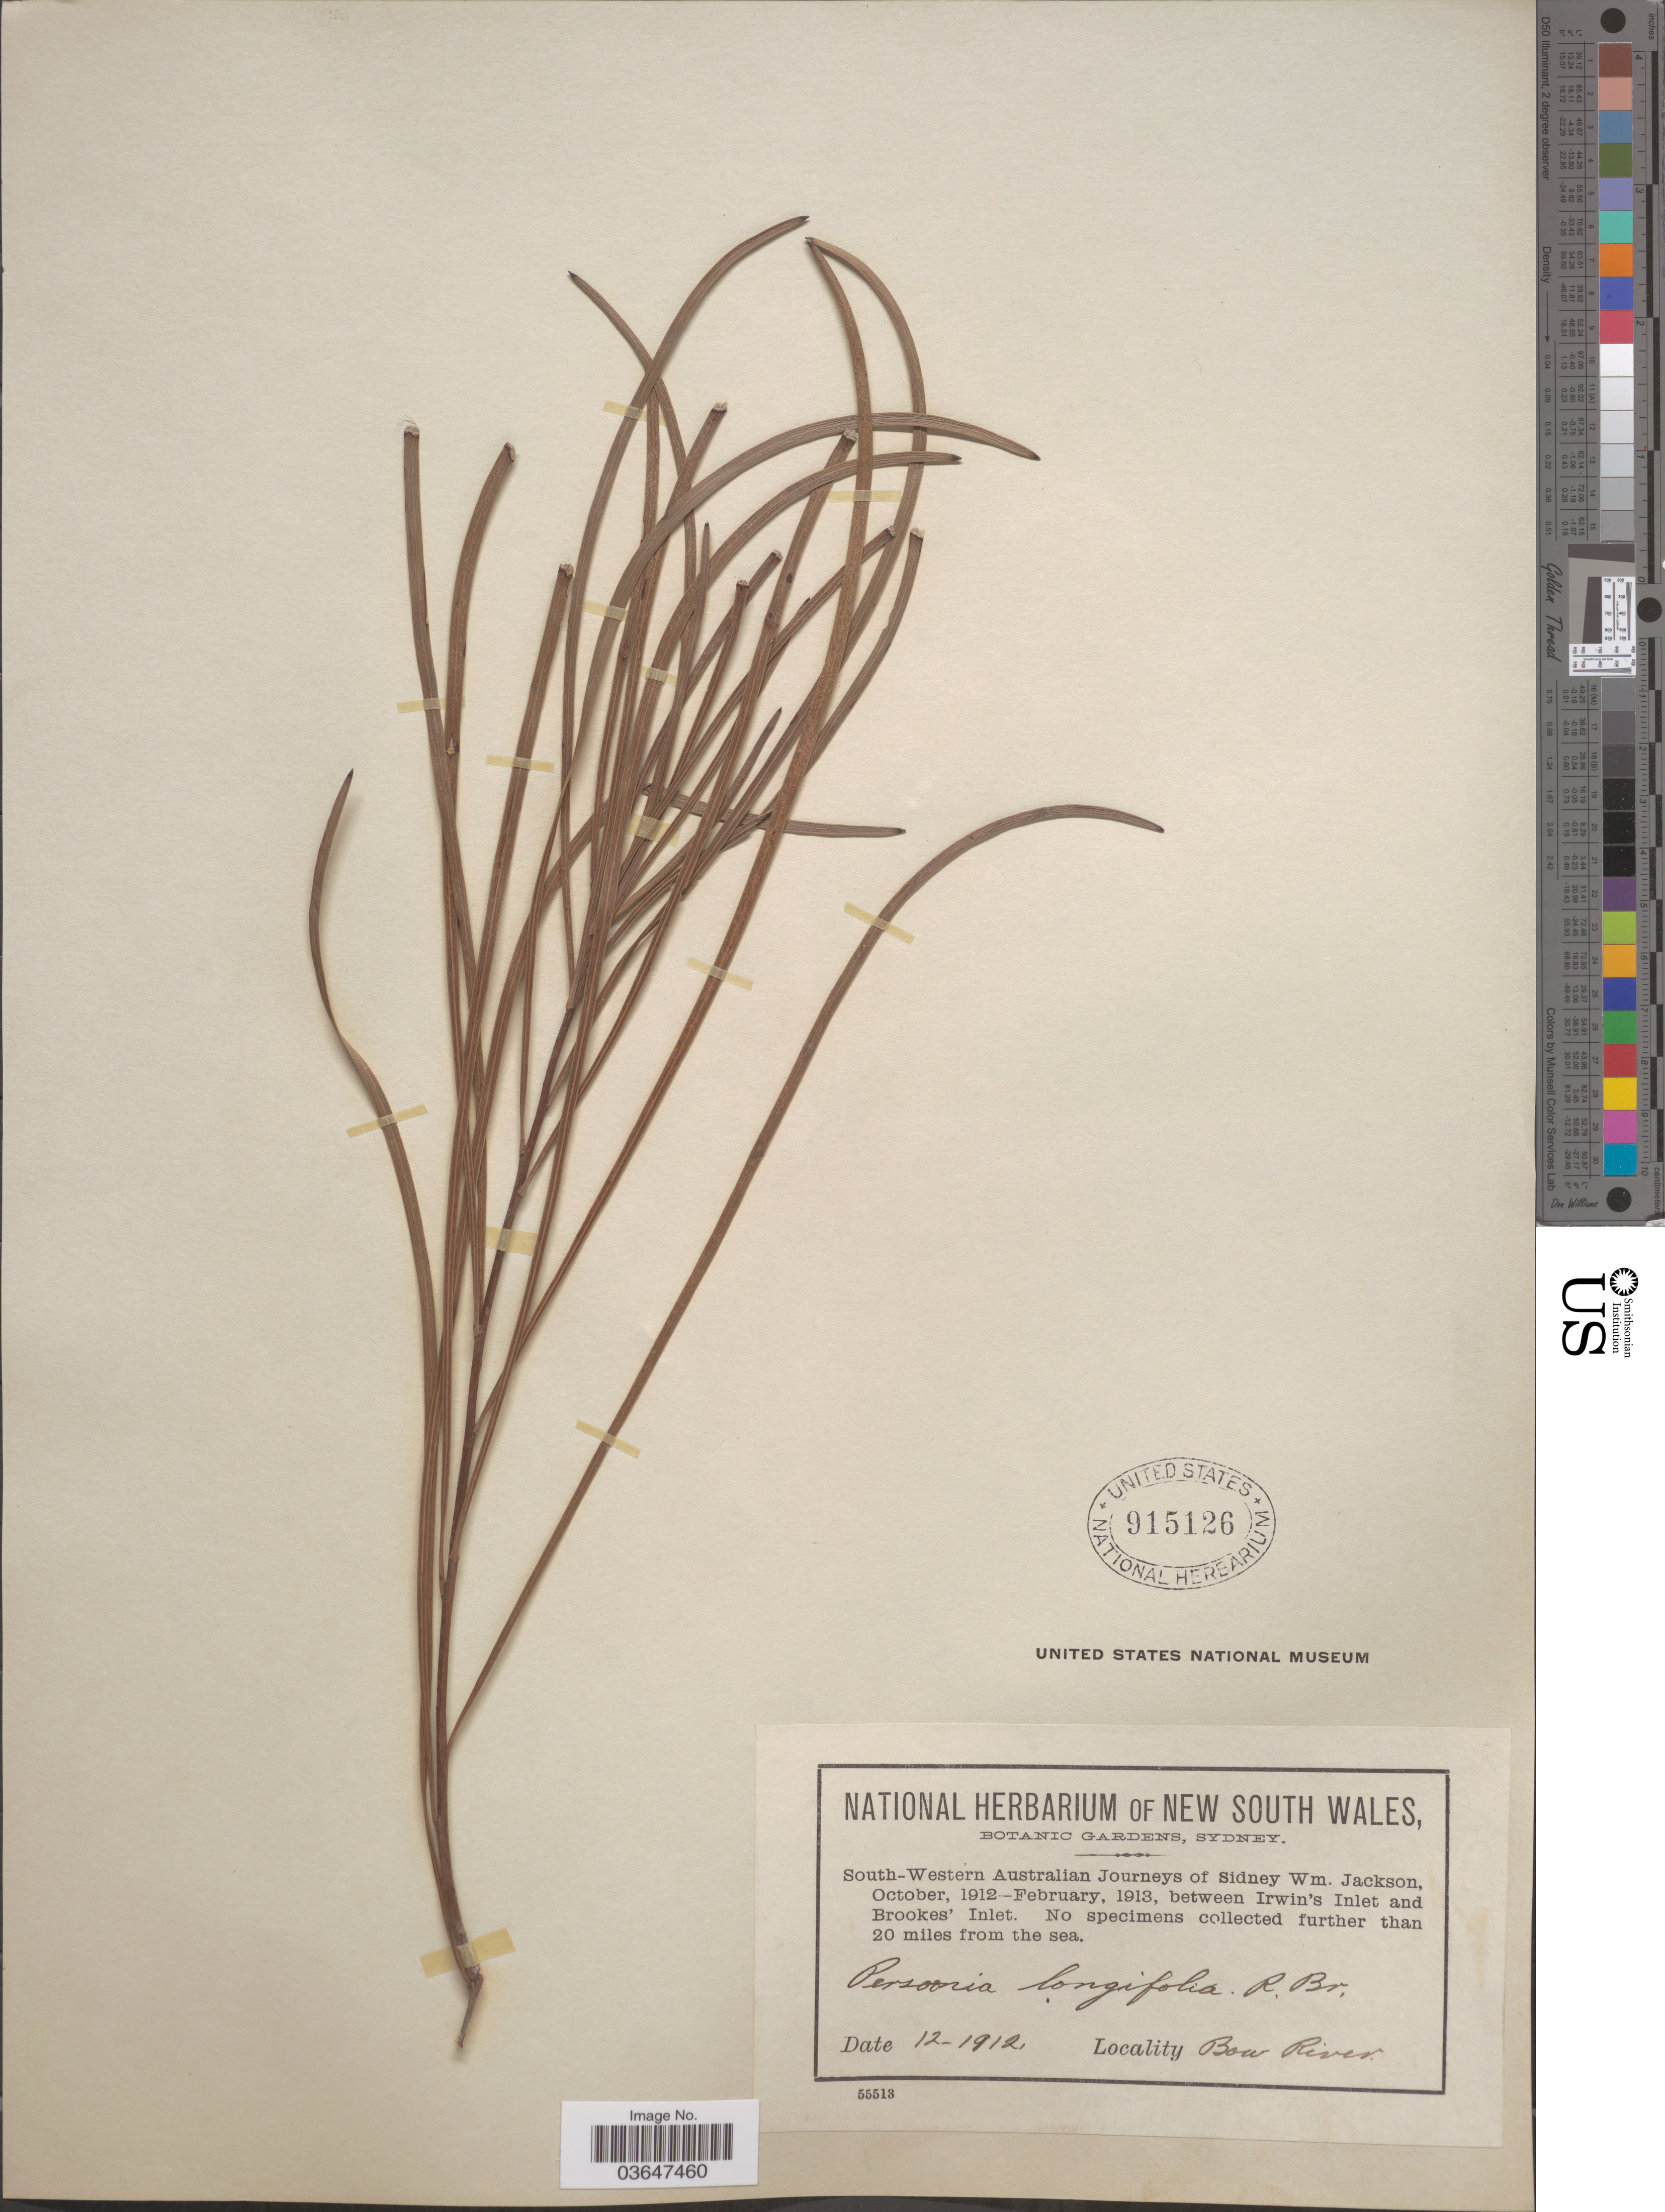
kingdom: Plantae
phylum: Tracheophyta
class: Magnoliopsida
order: Proteales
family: Proteaceae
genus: Persoonia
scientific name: Persoonia longifolia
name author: R. Br.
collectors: Jackson, S. W.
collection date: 1912-12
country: Australia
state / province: Western Australia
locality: South-Western Australian. Between Irwin's Inlet and Brookes' Inlet. Further than 20 miles from the sea. Bow River.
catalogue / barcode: US 915126